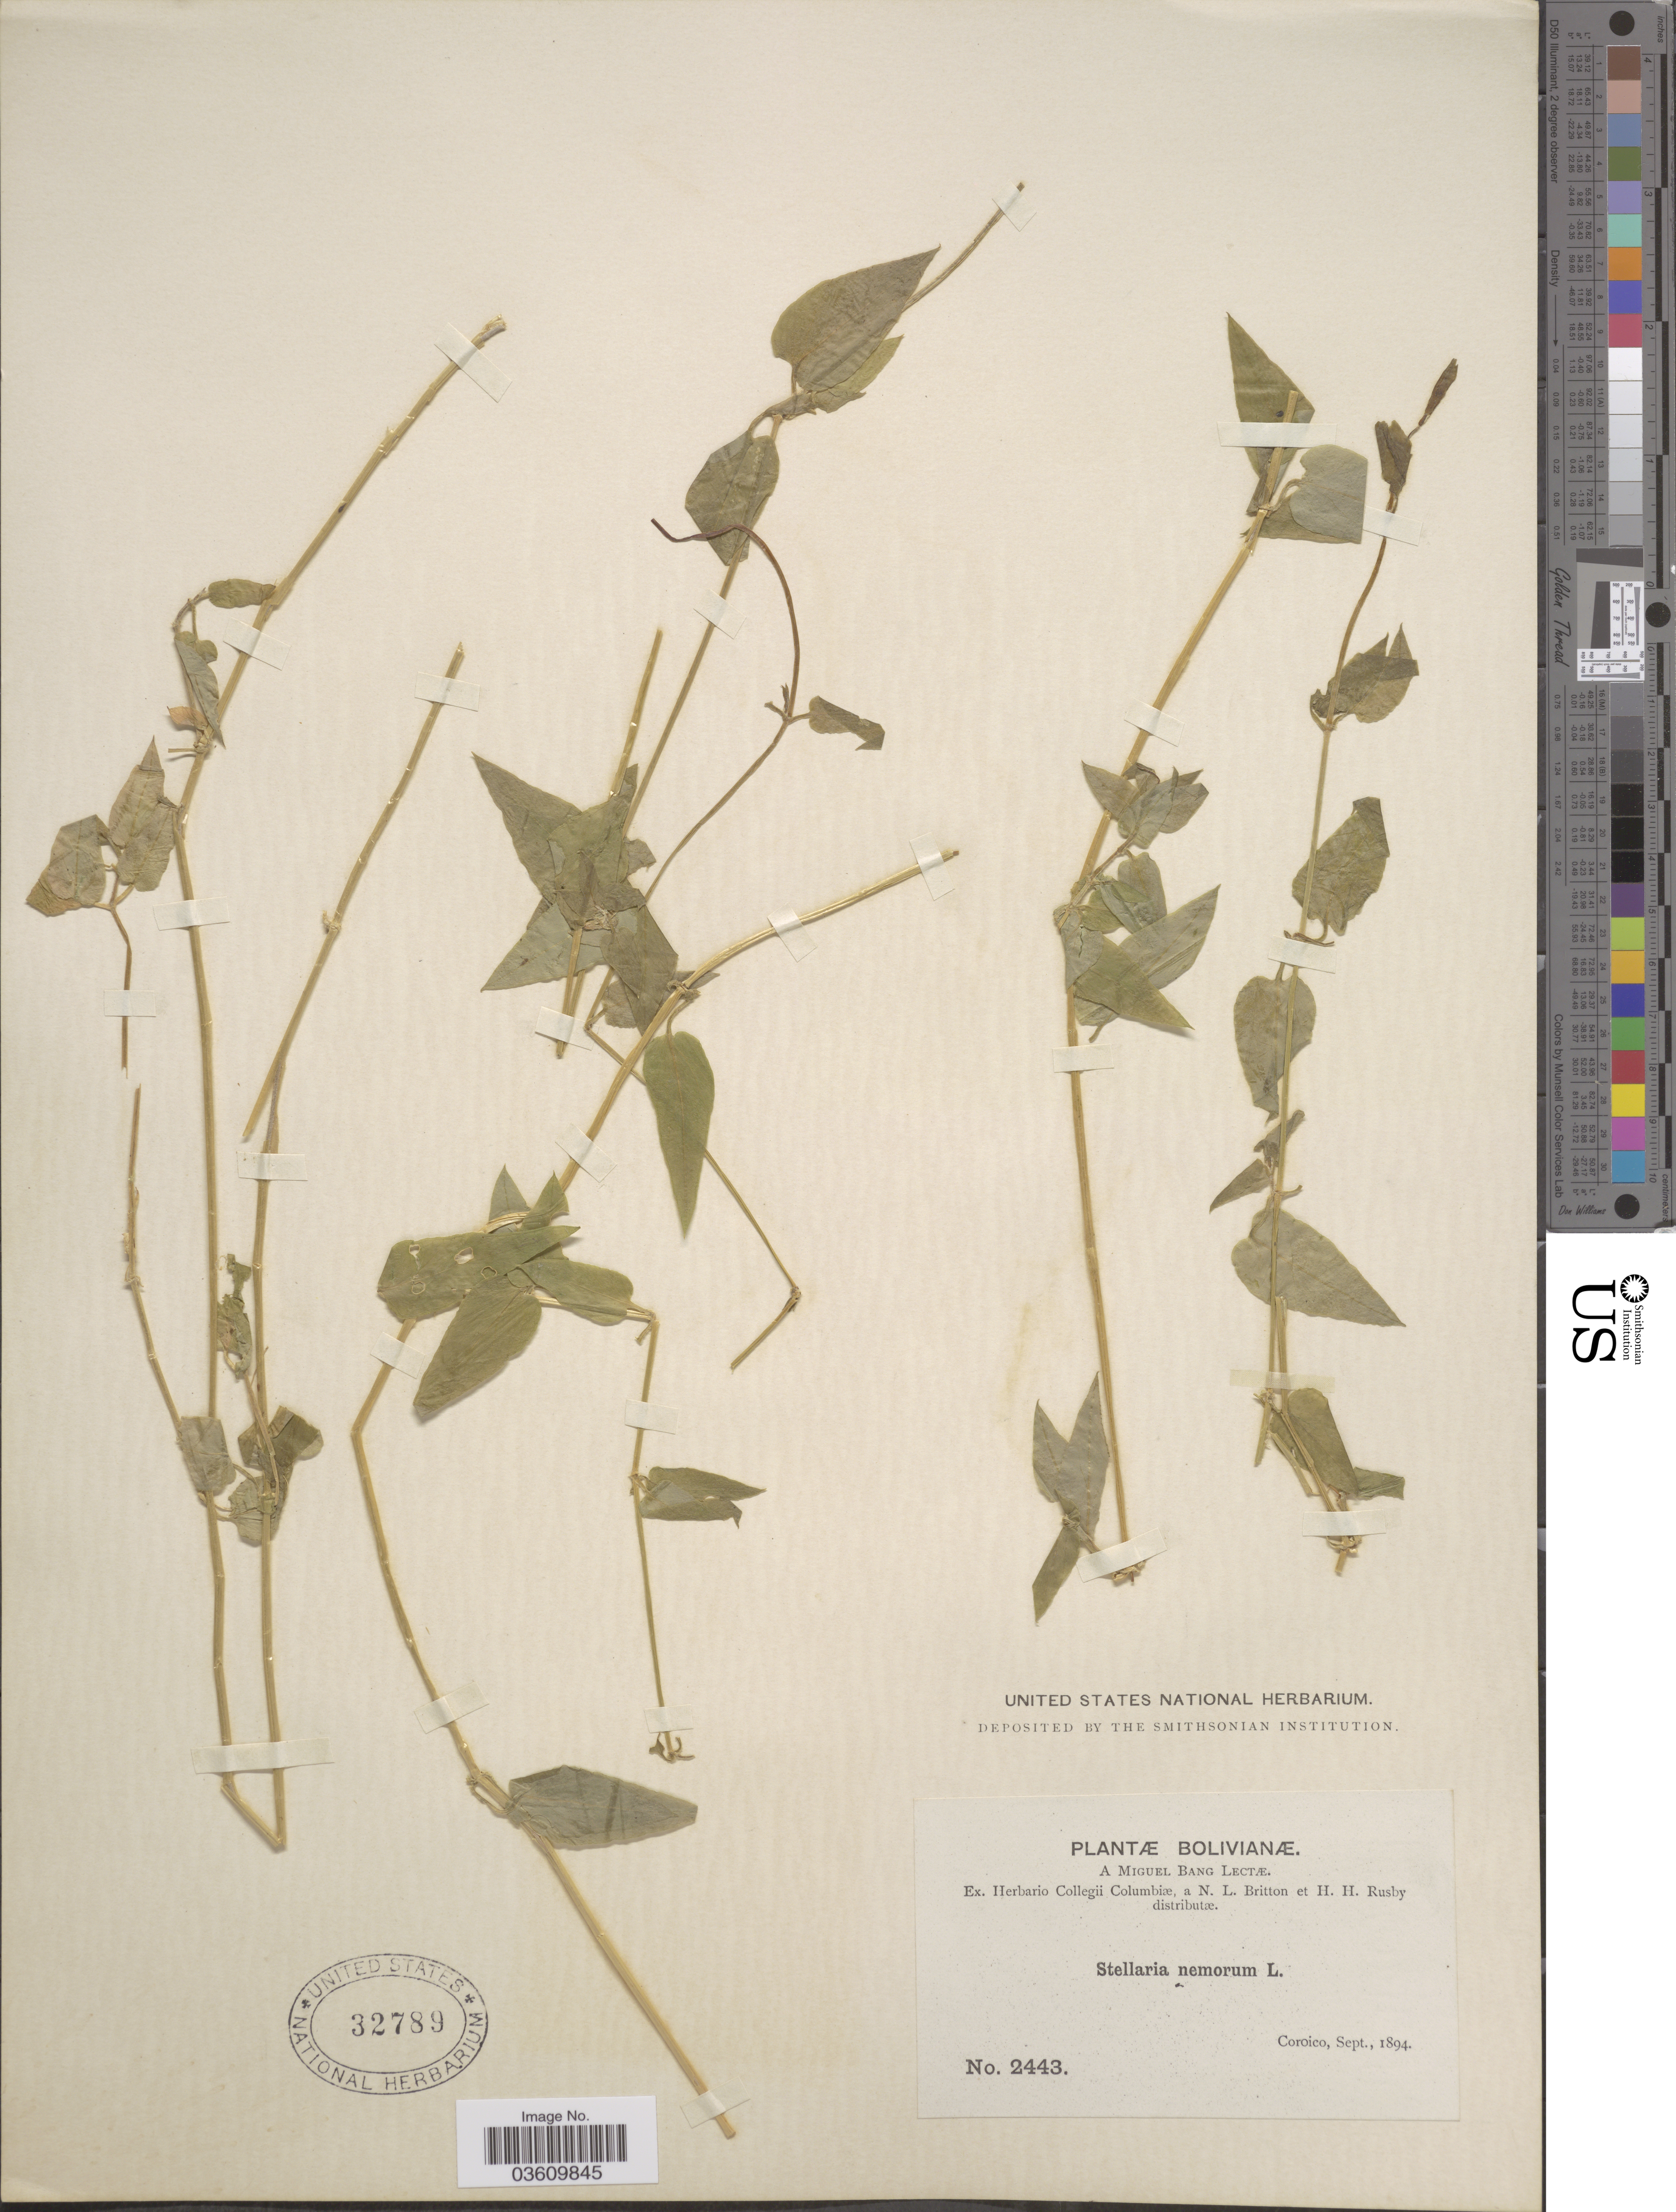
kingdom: Plantae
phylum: Tracheophyta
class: Magnoliopsida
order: Caryophyllales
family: Caryophyllaceae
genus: Stellaria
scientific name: Stellaria nemorum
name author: L.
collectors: M. Bang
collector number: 2443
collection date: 1894-09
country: Bolivia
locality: Coroico.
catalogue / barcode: US 32789